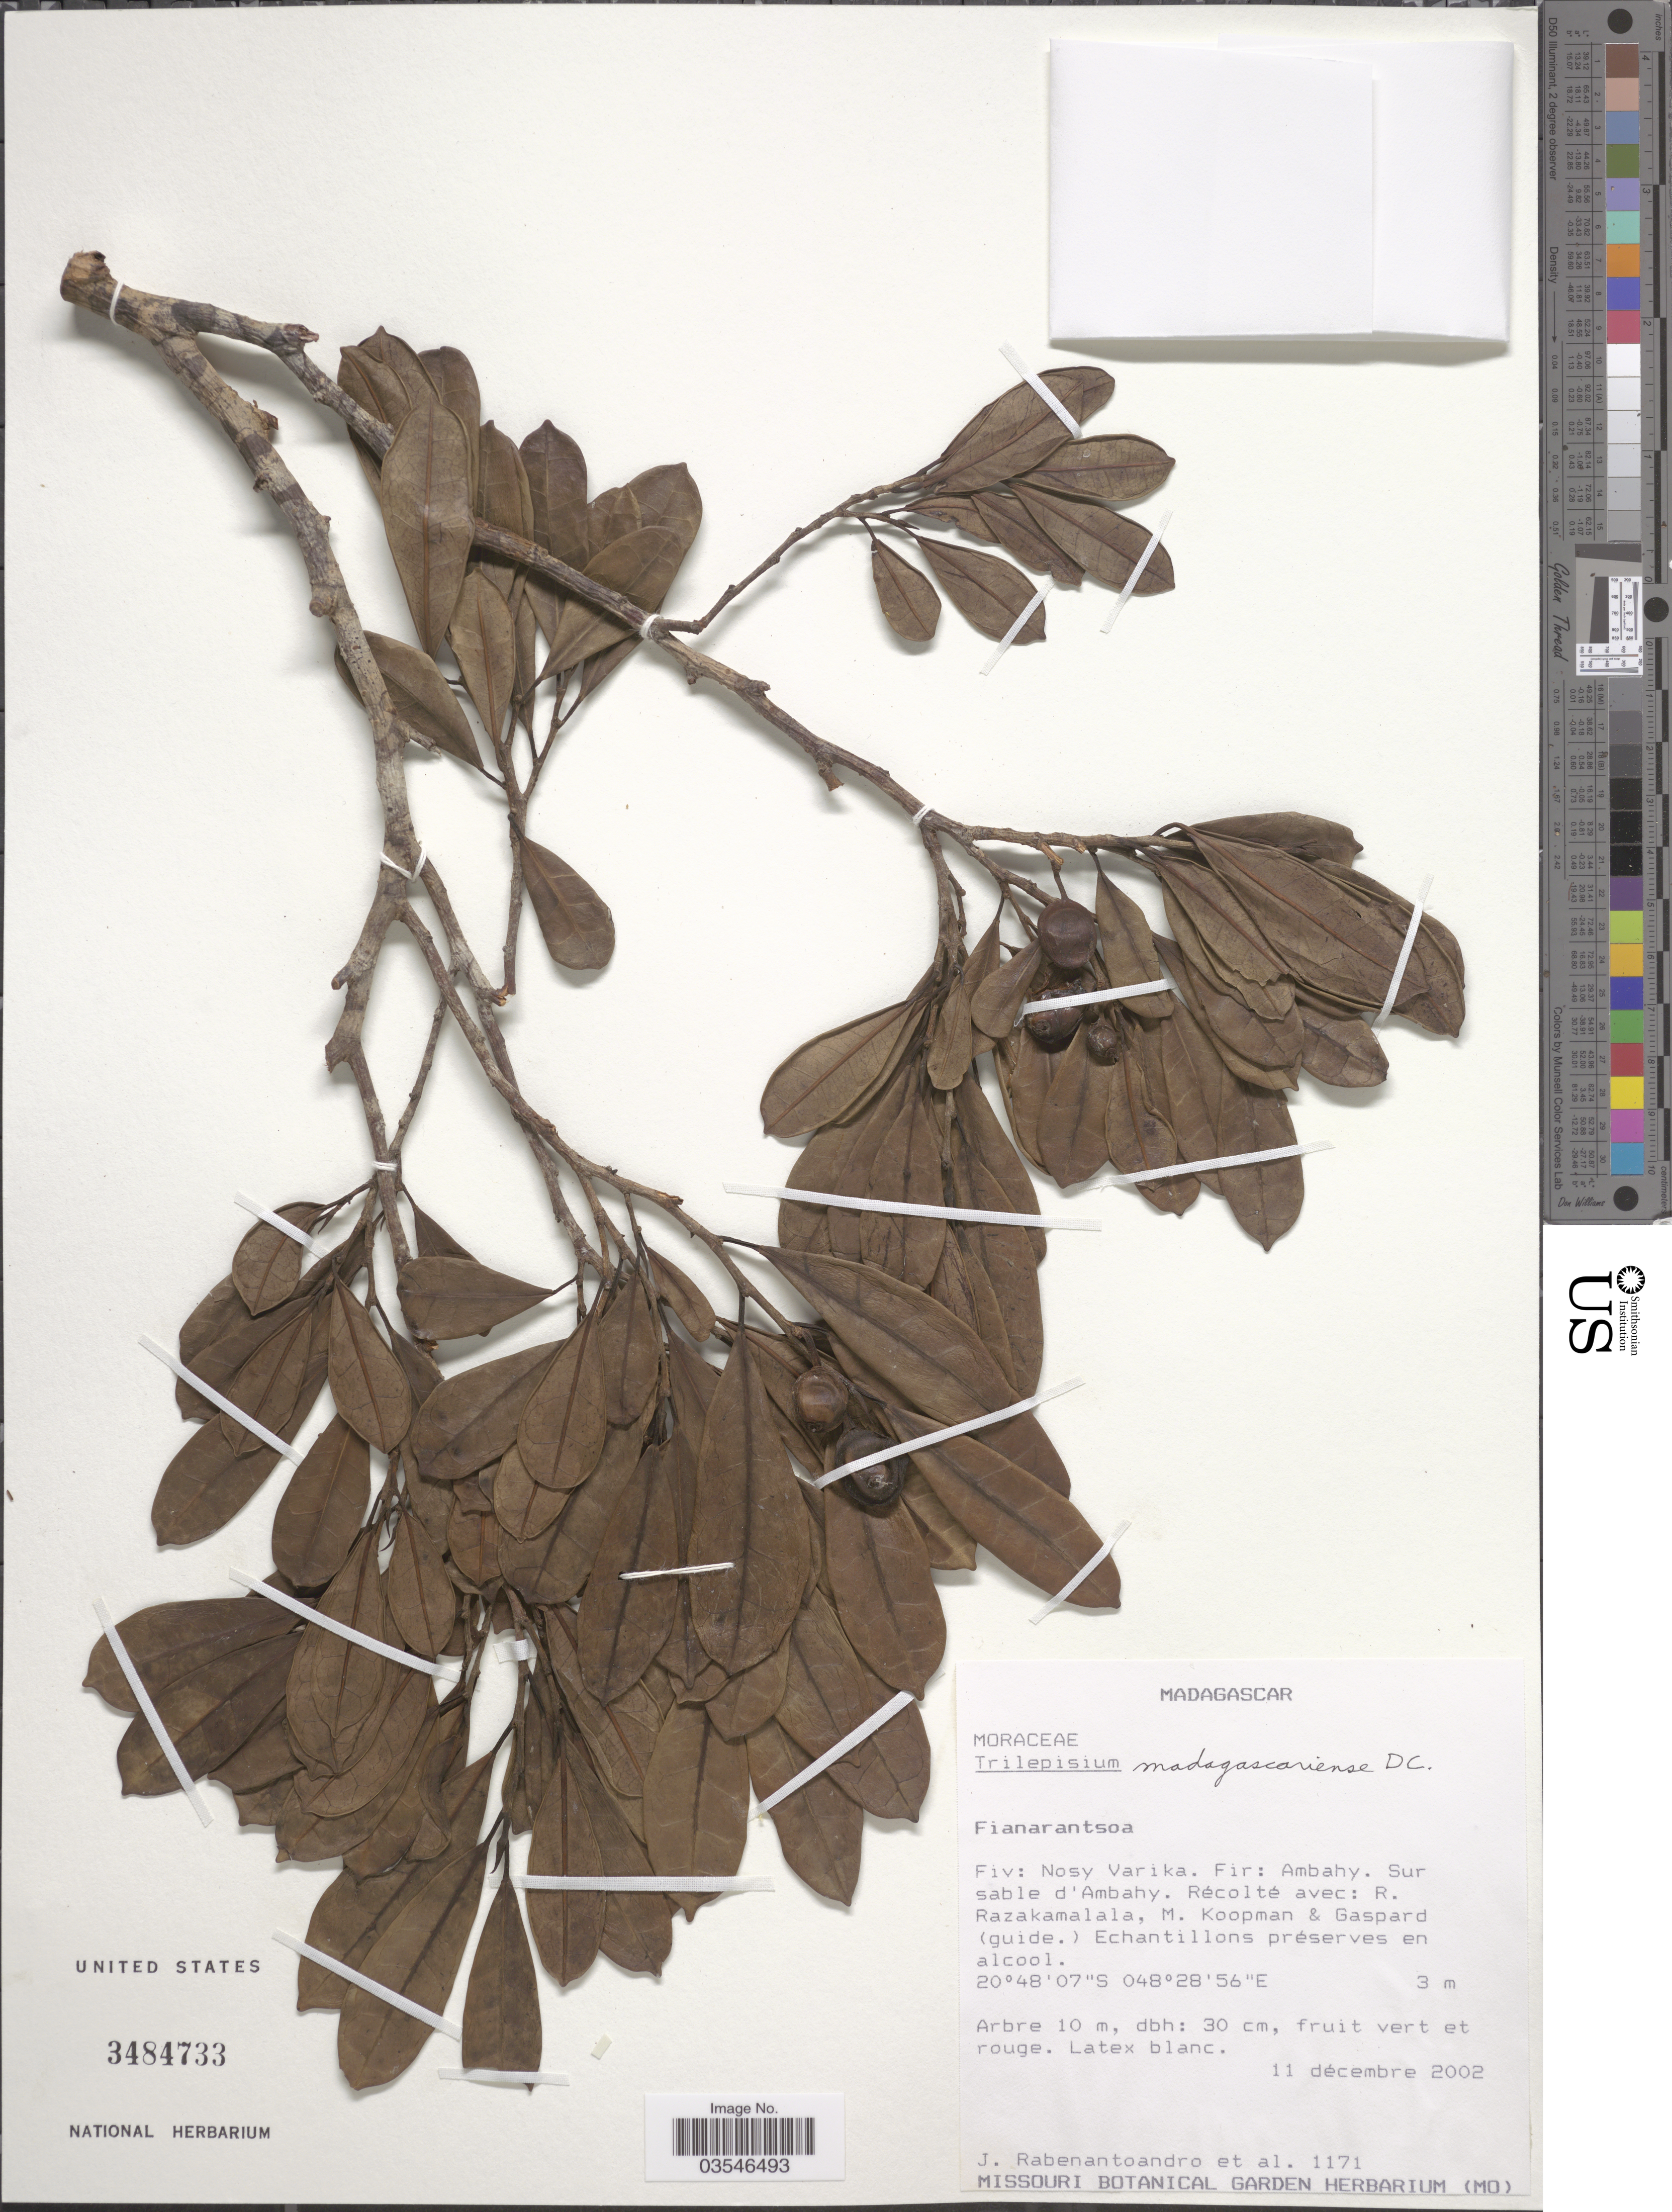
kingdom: Plantae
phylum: Tracheophyta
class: Magnoliopsida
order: Rosales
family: Moraceae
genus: Trilepisium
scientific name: Trilepisium madagascariense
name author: DC.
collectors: J. Rabenantoandro, R. Razakamalala, M. M. Koopman & Gaspard, --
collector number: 1171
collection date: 2002-12-11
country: Madagascar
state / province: Vatovavy Fitovinany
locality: Fiv: Nosy Varika. Fir: Ambahy. Sur sable d'Ambahy.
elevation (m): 3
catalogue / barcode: US 3484733